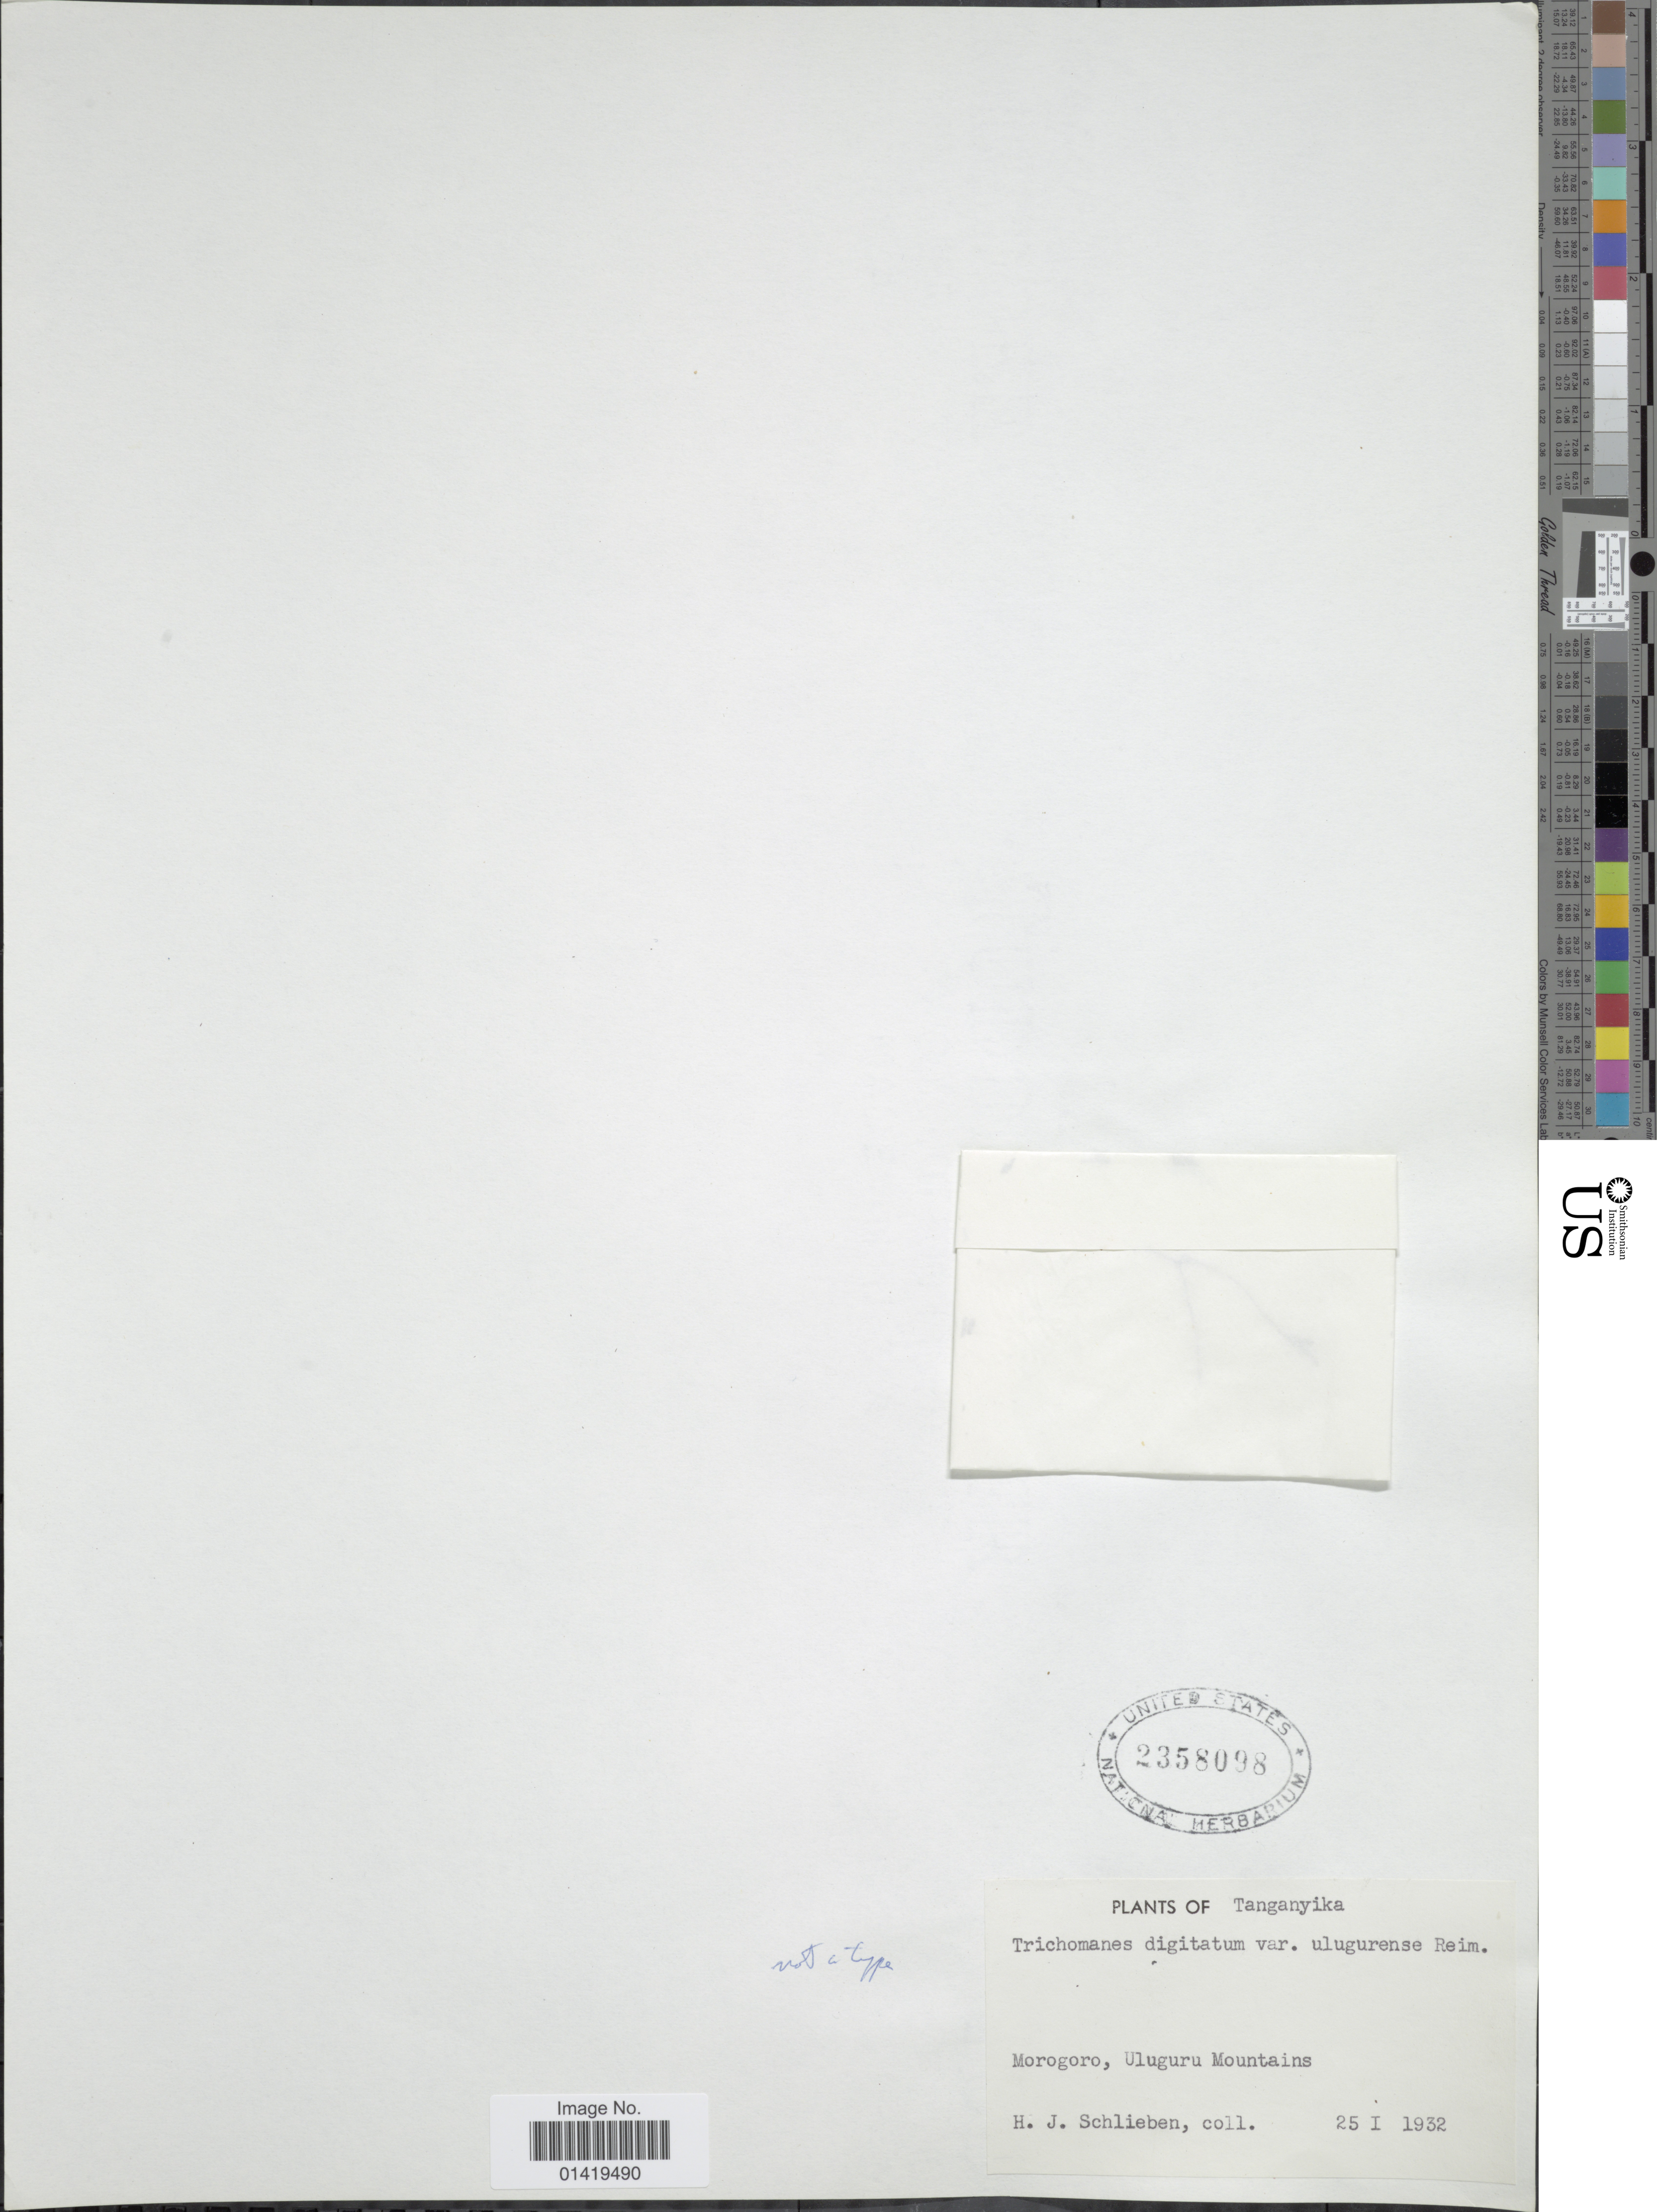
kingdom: Plantae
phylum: Tracheophyta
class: Polypodiopsida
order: Hymenophyllales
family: Hymenophyllaceae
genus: Hymenophyllum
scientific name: Hymenophyllum digitatum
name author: (Sw.) Fosberg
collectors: H. J. Schlieben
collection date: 1932-01-25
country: Tanzania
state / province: Morogoro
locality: Taganyika, Morogoro, Uluguru Mountains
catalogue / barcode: US 2358098